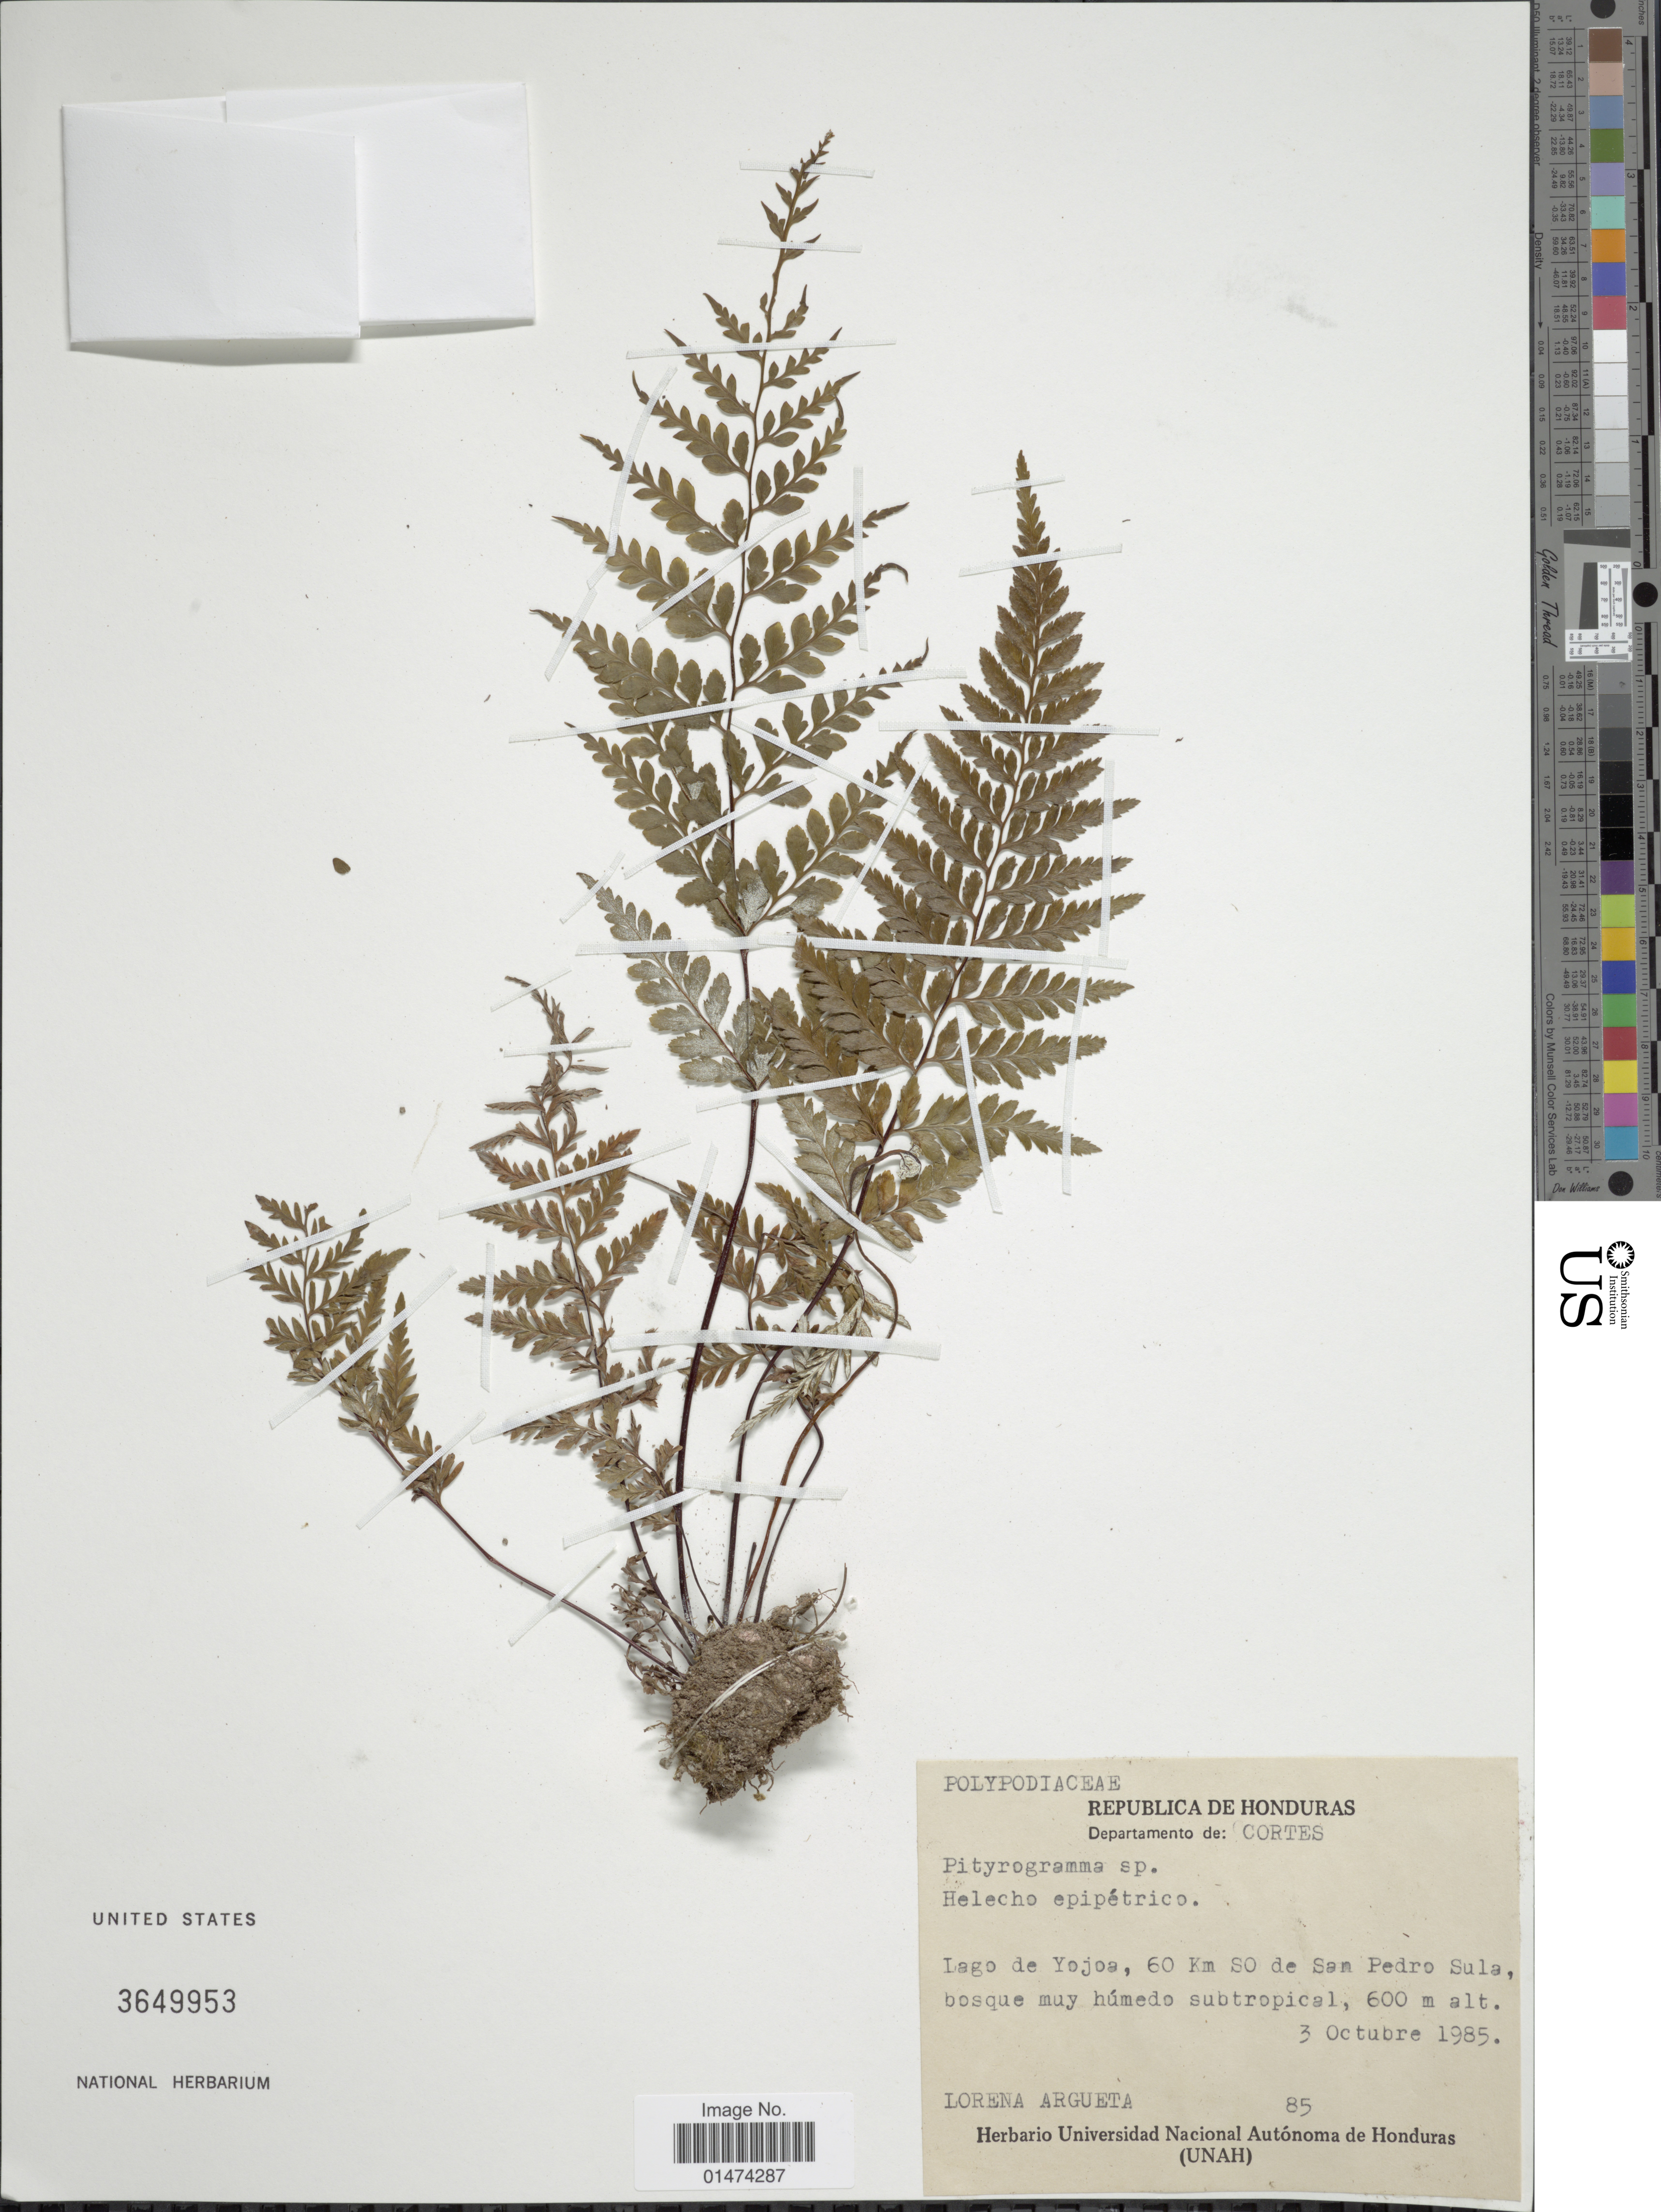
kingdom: Plantae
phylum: Tracheophyta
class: Polypodiopsida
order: Polypodiales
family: Pteridaceae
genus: Pityrogramma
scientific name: Pityrogramma sp.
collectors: L. Argueta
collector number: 85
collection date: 1985-10-03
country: Honduras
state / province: Cortés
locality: Lago de Yojoa, 60 km SO de san Pedro Sula, bosque muy humedo subtropical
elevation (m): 600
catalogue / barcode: US 3649953